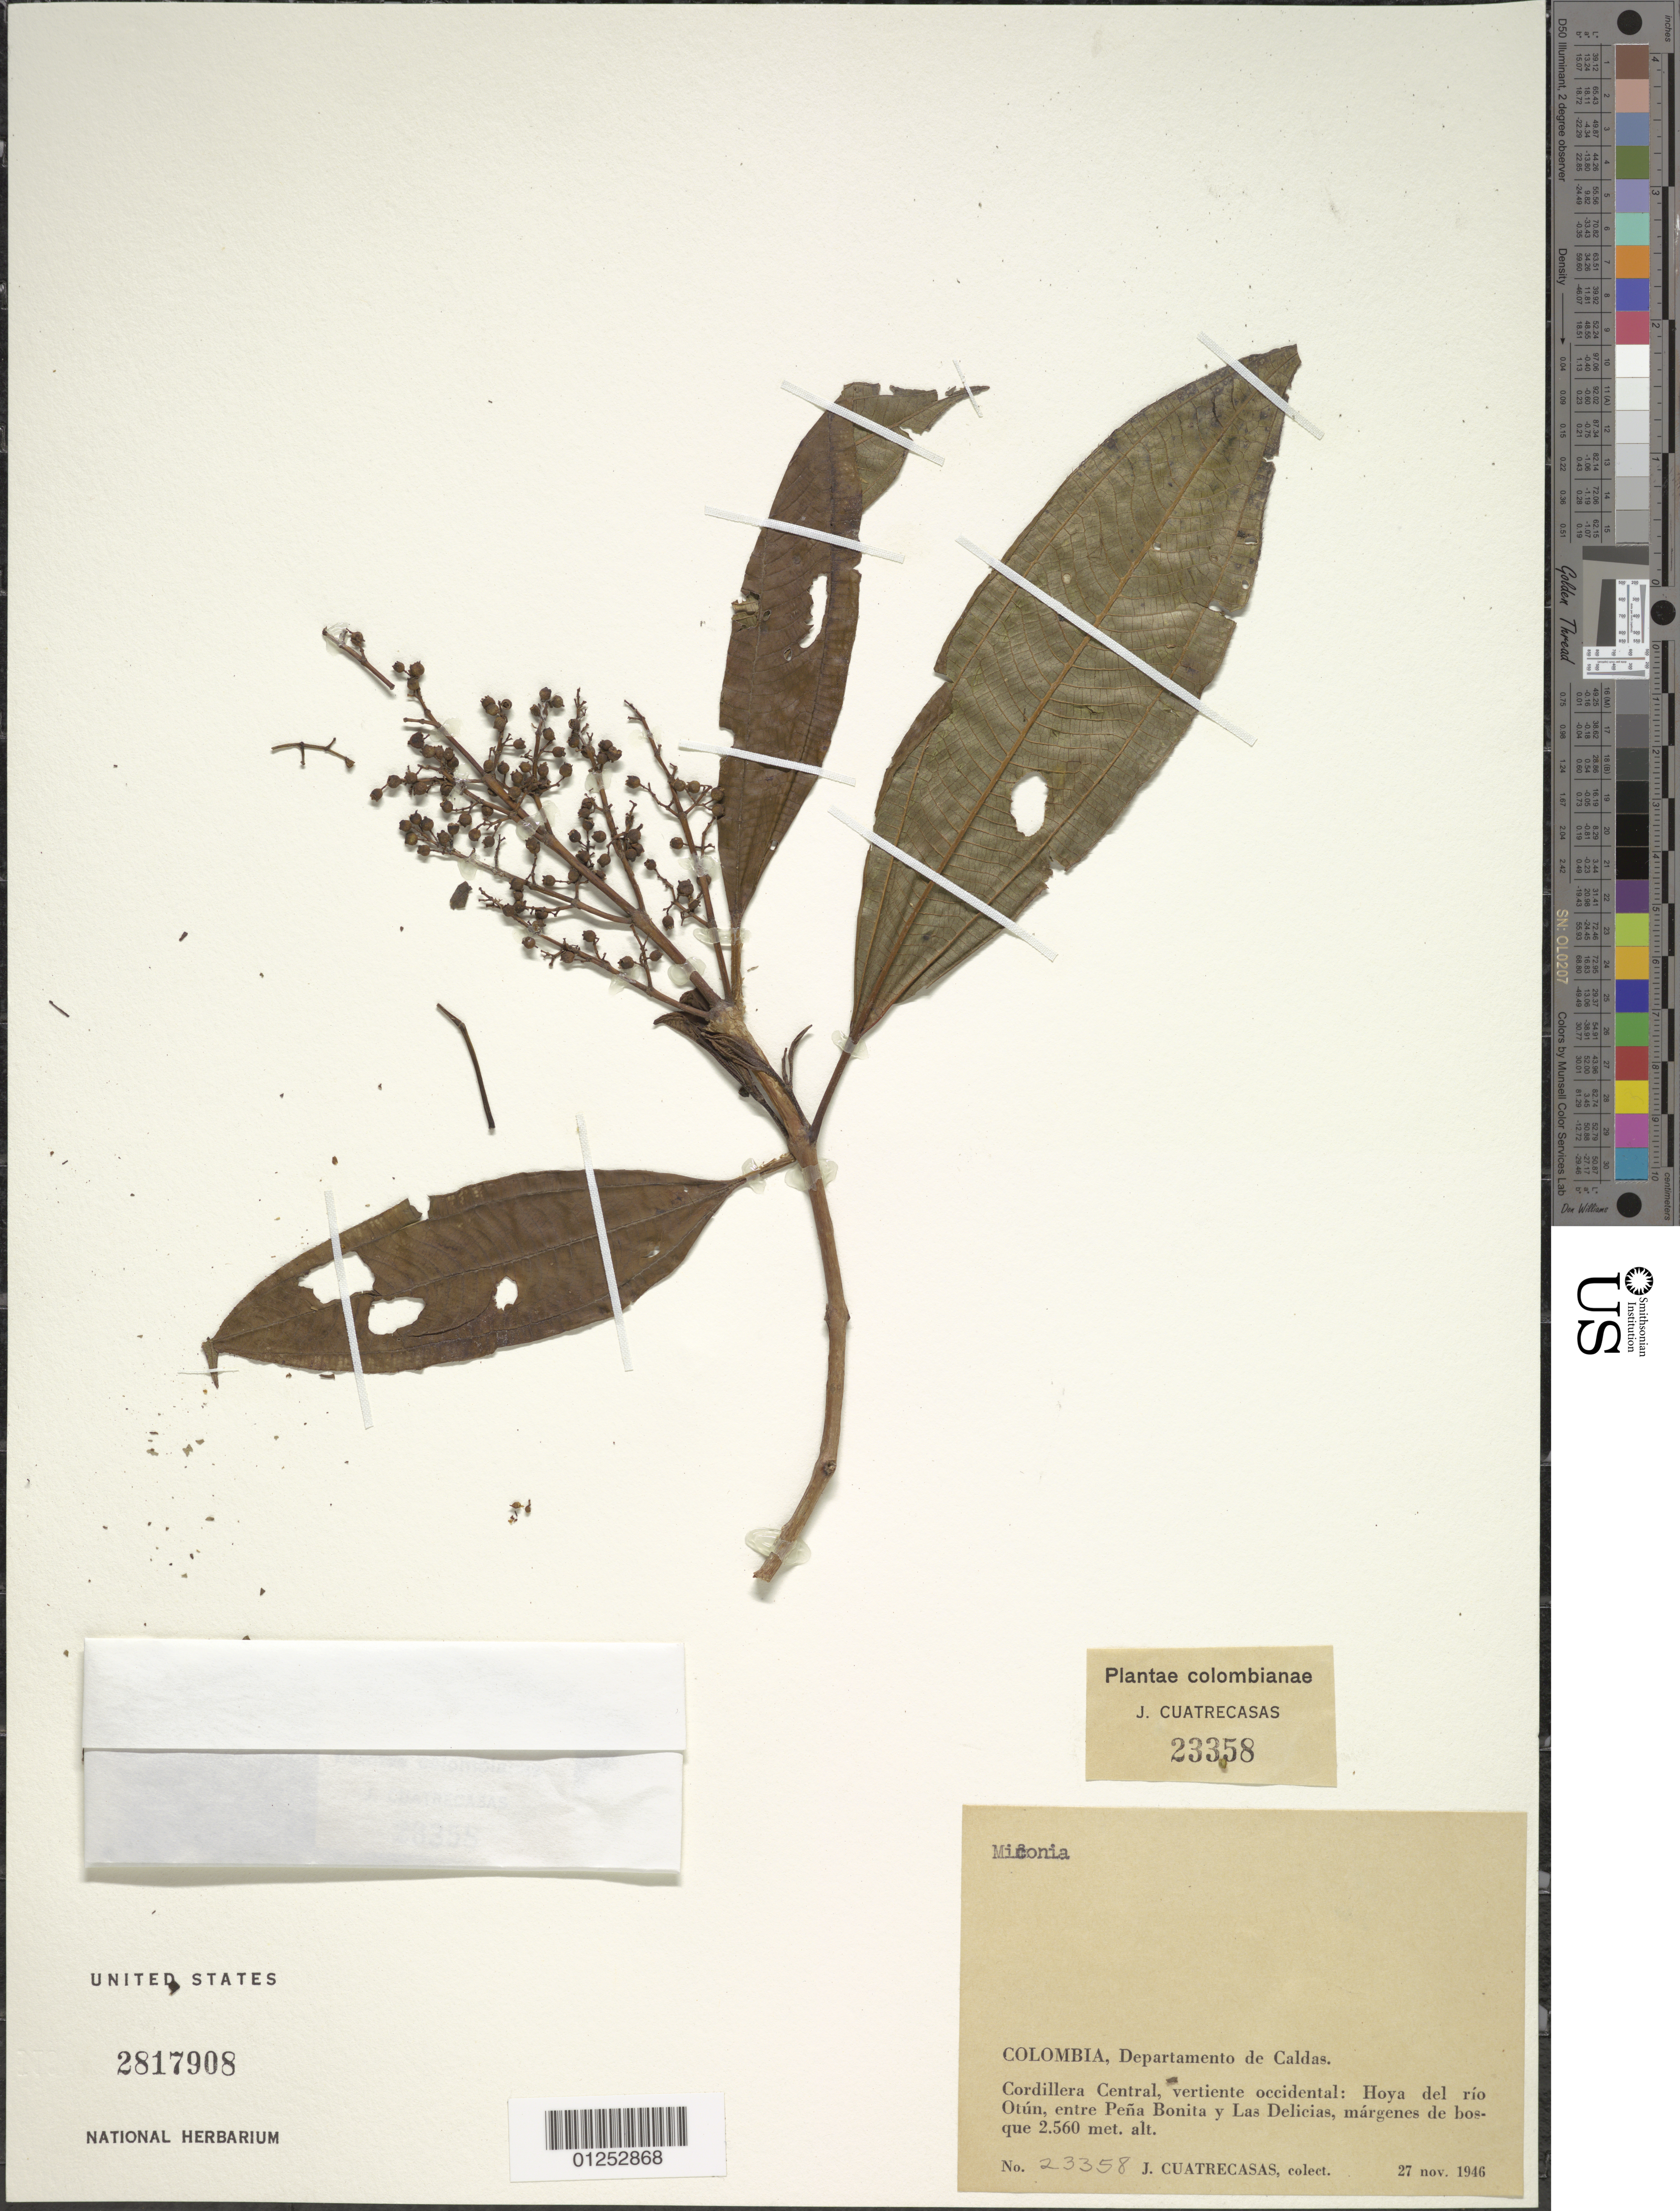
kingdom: Plantae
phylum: Tracheophyta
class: Magnoliopsida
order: Myrtales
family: Melastomataceae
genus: Miconia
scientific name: Miconia sp.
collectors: J. Cuatrecasas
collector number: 23358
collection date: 1946-11-27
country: Colombia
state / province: Caldas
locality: Cordillera Central, vert. occidental: Hoya del rio Otun, entre Pena Bonita y Las Delicias.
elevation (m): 2560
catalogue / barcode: US 2817908